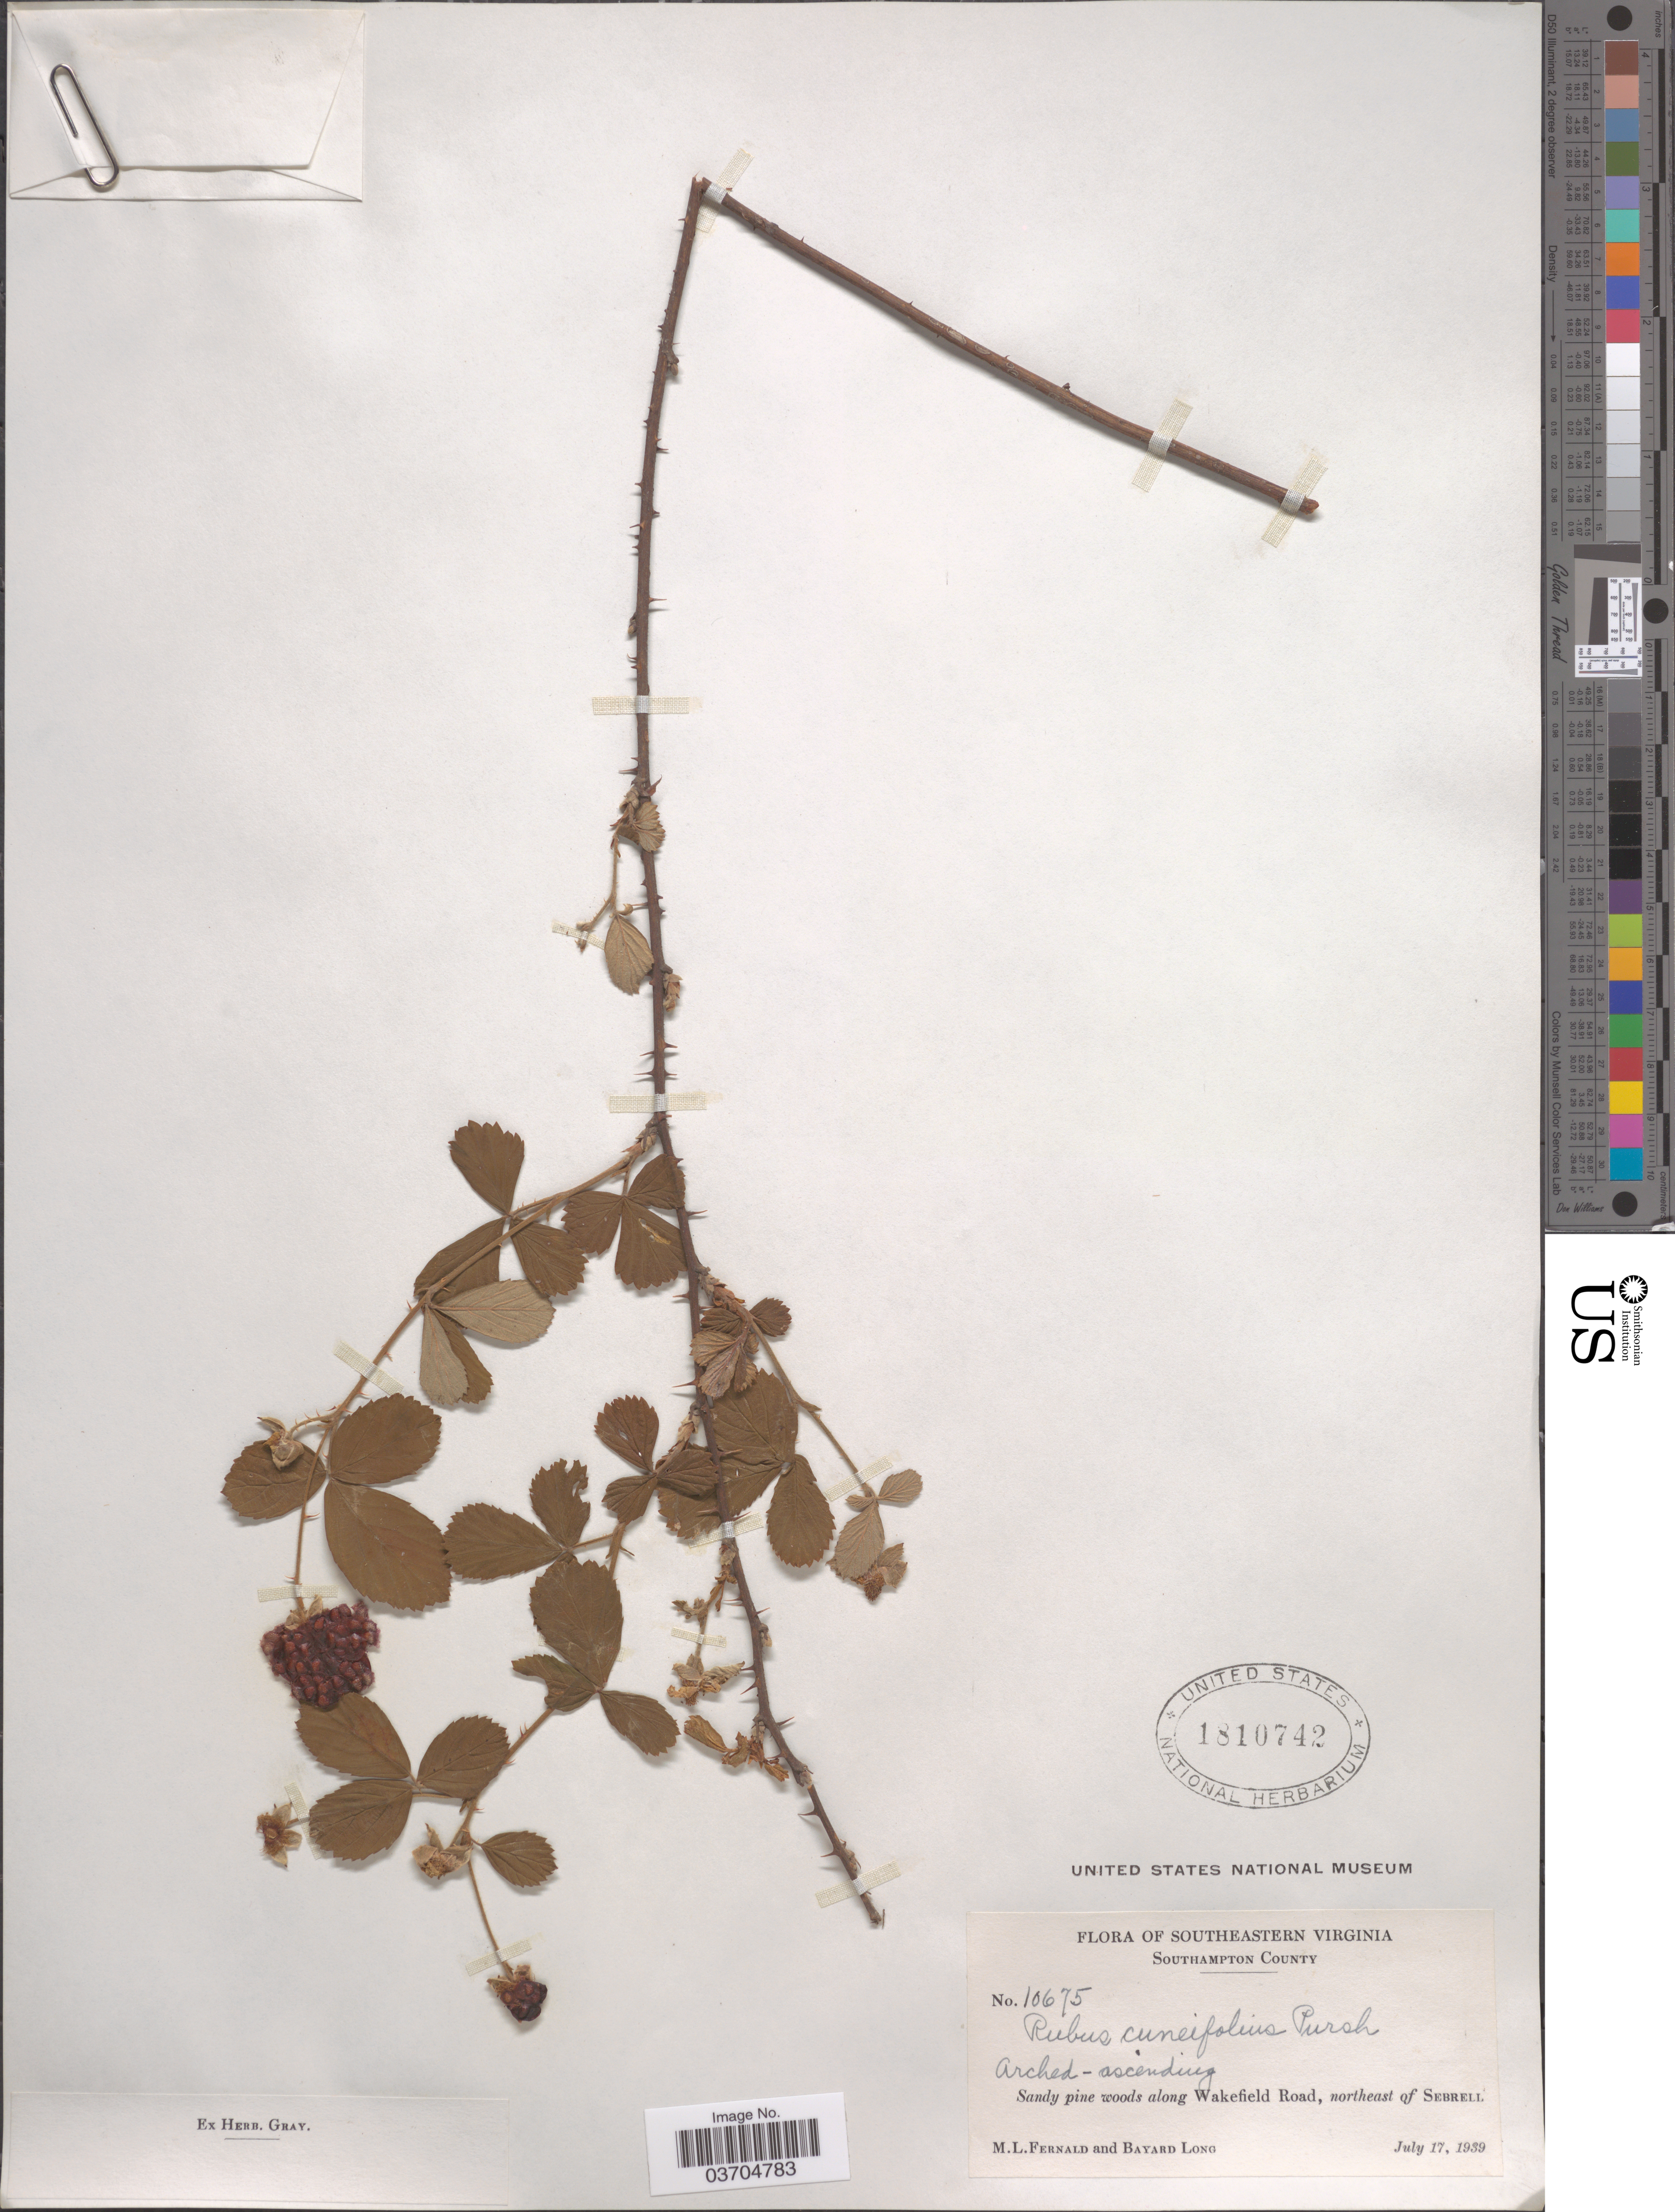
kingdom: Plantae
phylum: Tracheophyta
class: Magnoliopsida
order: Rosales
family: Rosaceae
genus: Rubus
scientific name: Rubus cuneifolius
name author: Pursh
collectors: M. L. Fernald & B. Long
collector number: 10675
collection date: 1939-07-17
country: United States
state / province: Virginia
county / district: Southampton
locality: Southeastern Virginia. Southampton CountyAlong Wakefield Road, northeast of Sebrell.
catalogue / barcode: US 1810742